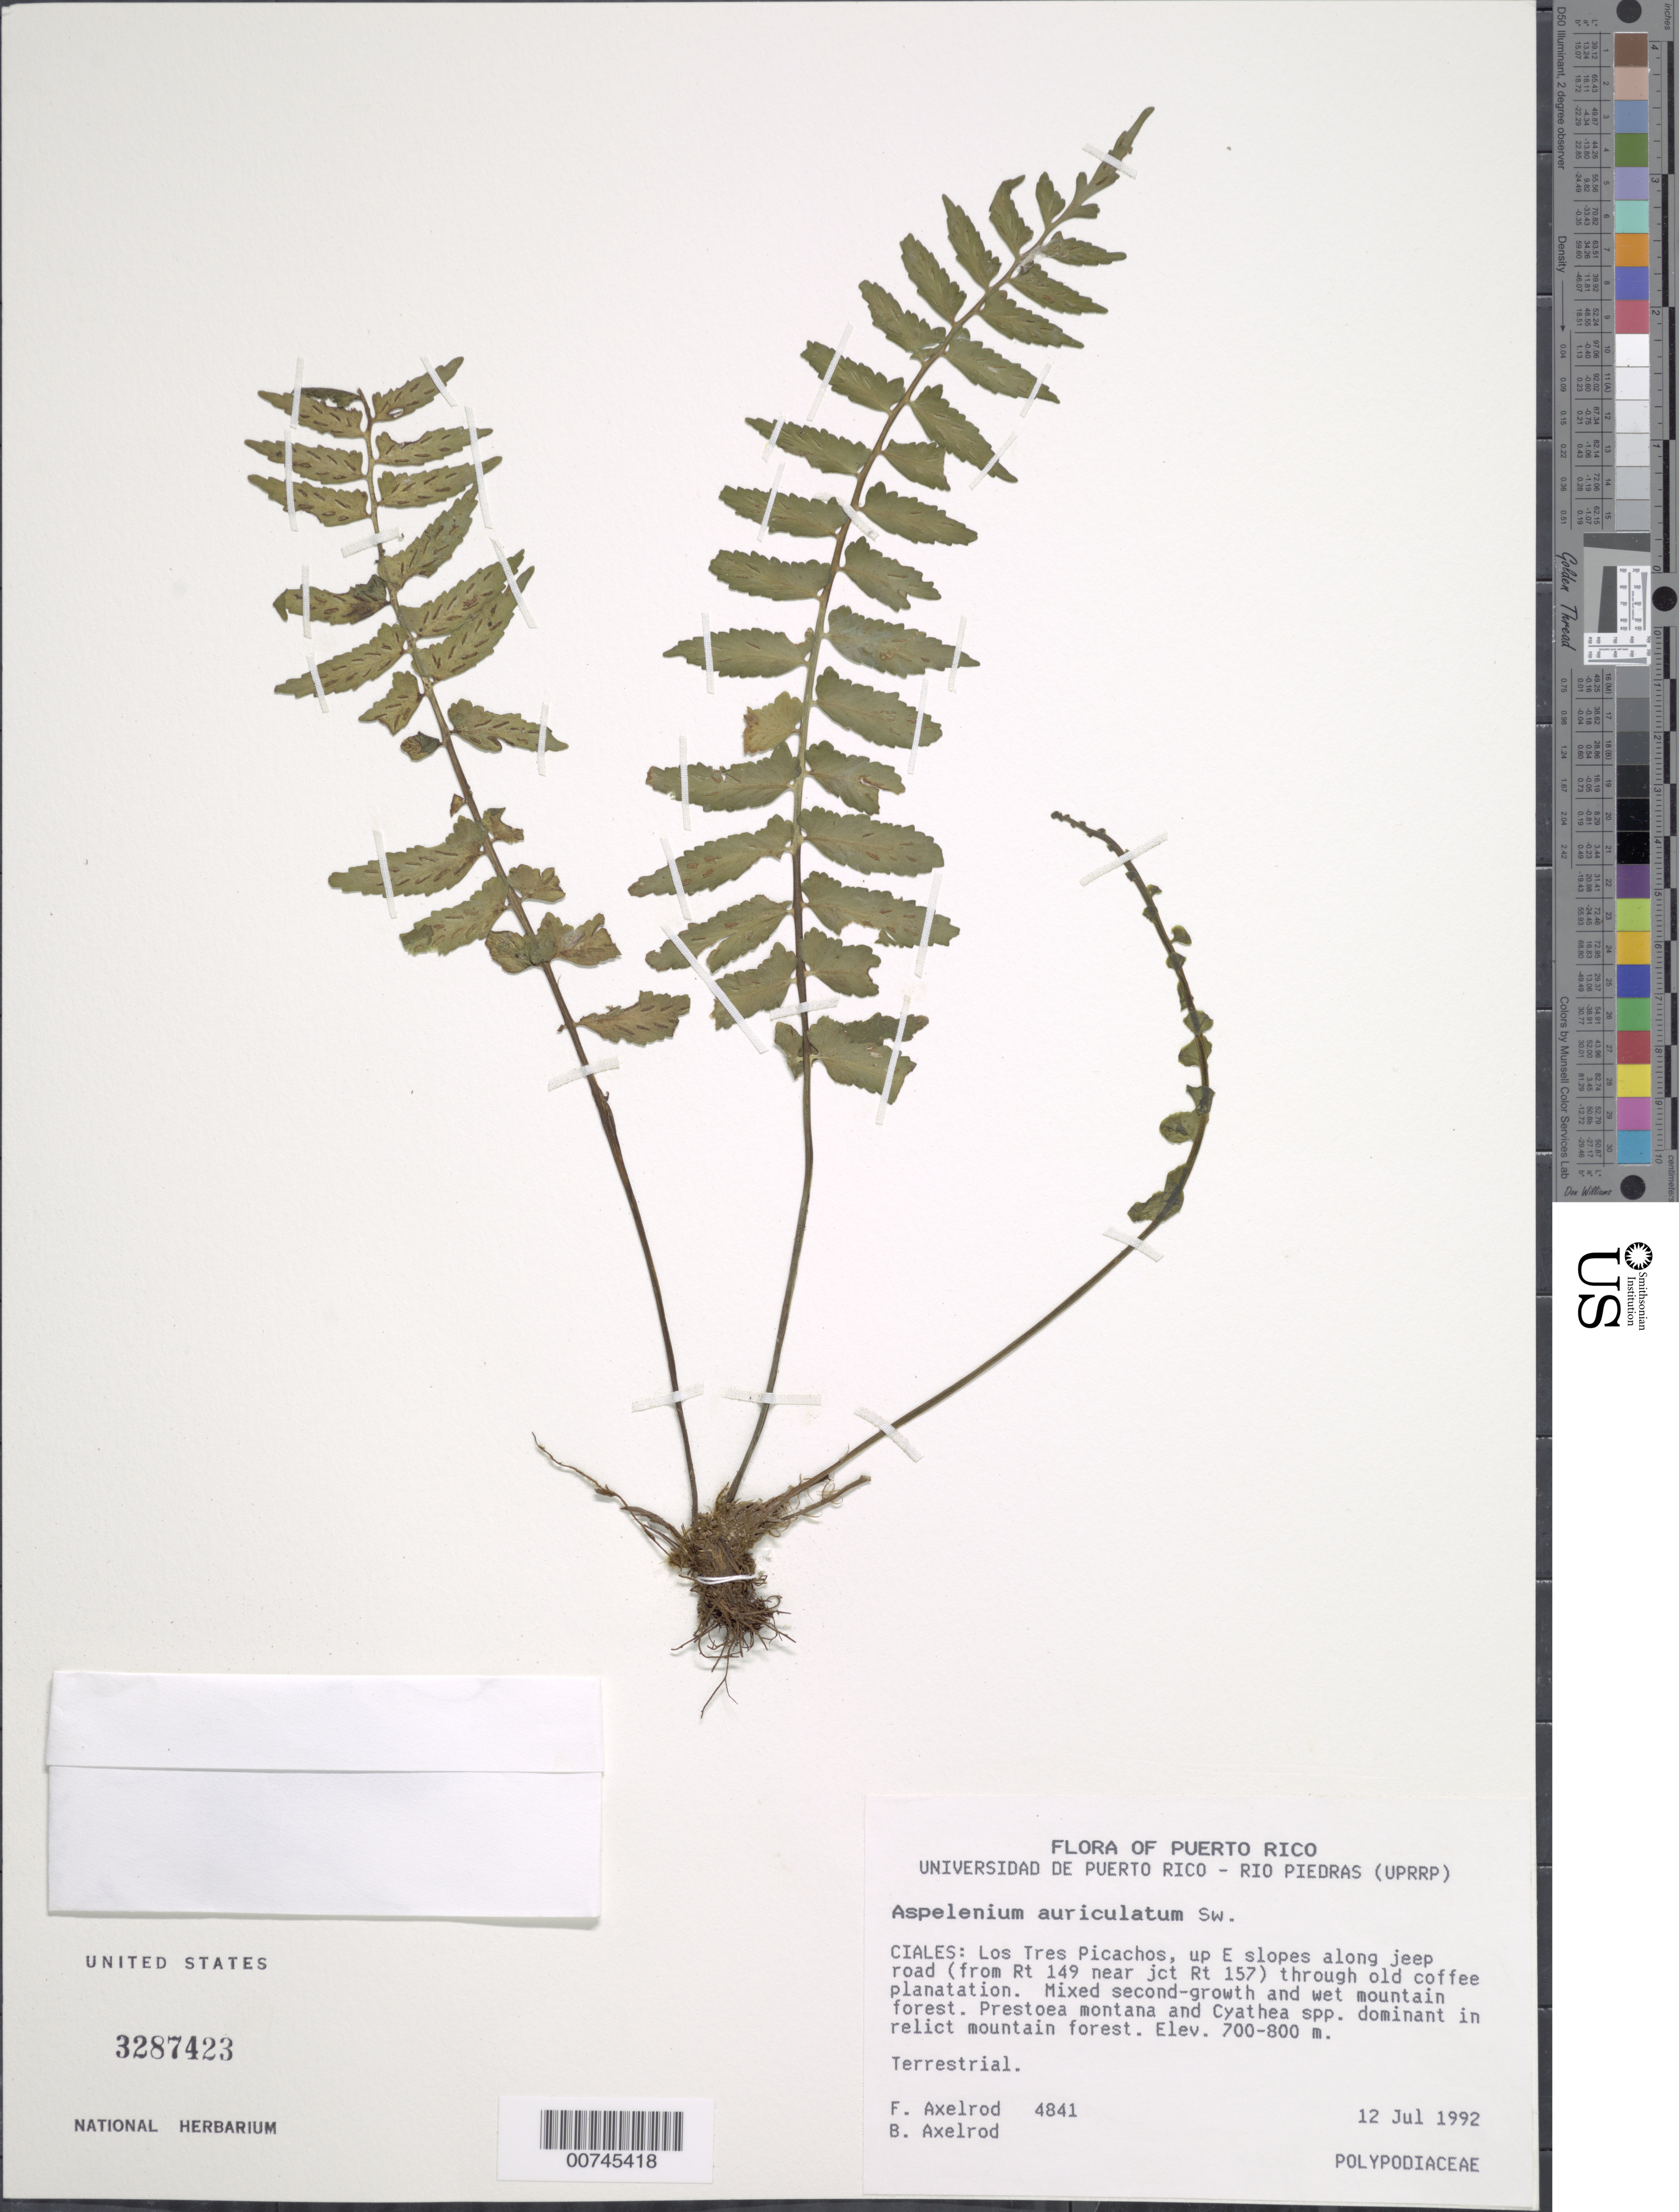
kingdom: Plantae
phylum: Tracheophyta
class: Polypodiopsida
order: Polypodiales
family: Aspleniaceae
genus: Asplenium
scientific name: Asplenium auriculatum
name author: Sw.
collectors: F. S. Axelrod & B. Axelrod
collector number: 4841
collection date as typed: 12 Jul 1992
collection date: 1992-07-12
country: Puerto Rico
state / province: Ciales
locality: Ciales: Los Tres Picachos, up E slopes along jeep road (from Rt 149 near jct Rt 157) through old coffee plantation. Mixed second growth and wet mountain forest.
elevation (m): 700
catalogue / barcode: US 3287423